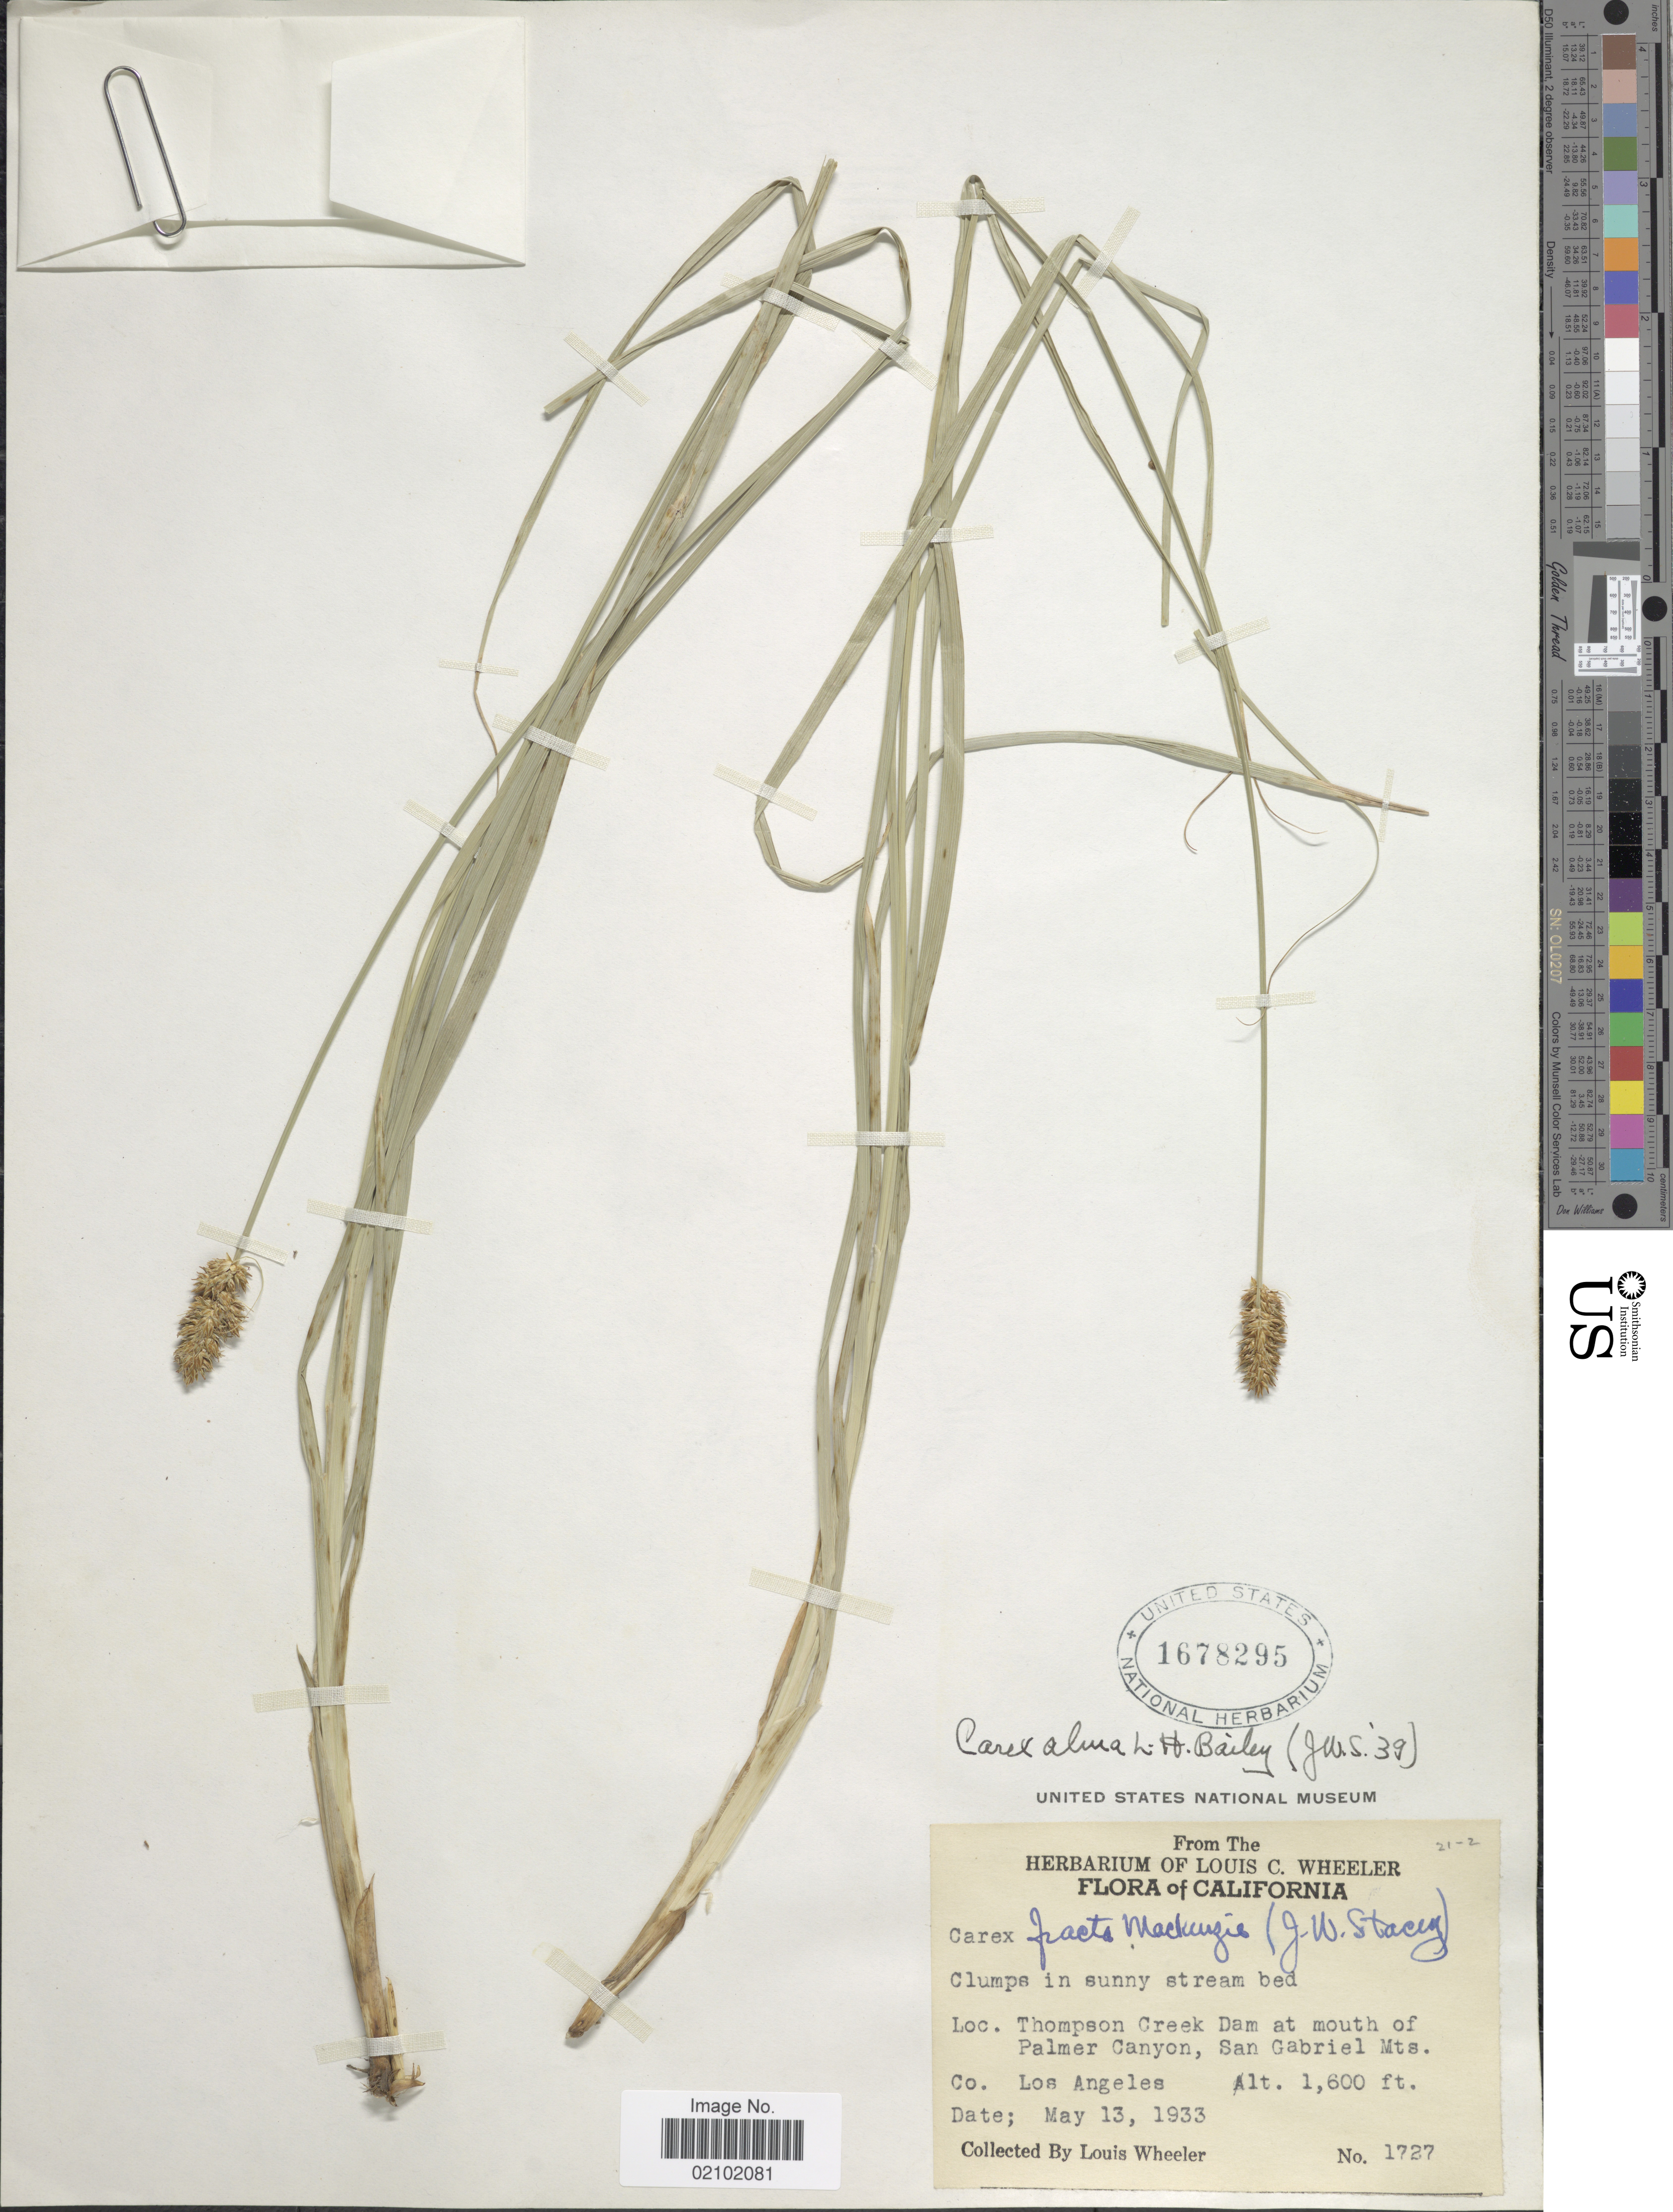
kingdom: Plantae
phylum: Tracheophyta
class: Liliopsida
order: Poales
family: Cyperaceae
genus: Carex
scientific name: Carex alma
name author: L.H. Bailey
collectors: L. C. Wheeler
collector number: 1727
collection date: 1933-05-13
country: United States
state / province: California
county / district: Los Angeles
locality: Thompson Creek Dam at mouth of Palmer Canyon, San Gabriel Mts. Co. Los Angeles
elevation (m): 488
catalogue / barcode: US 1678295